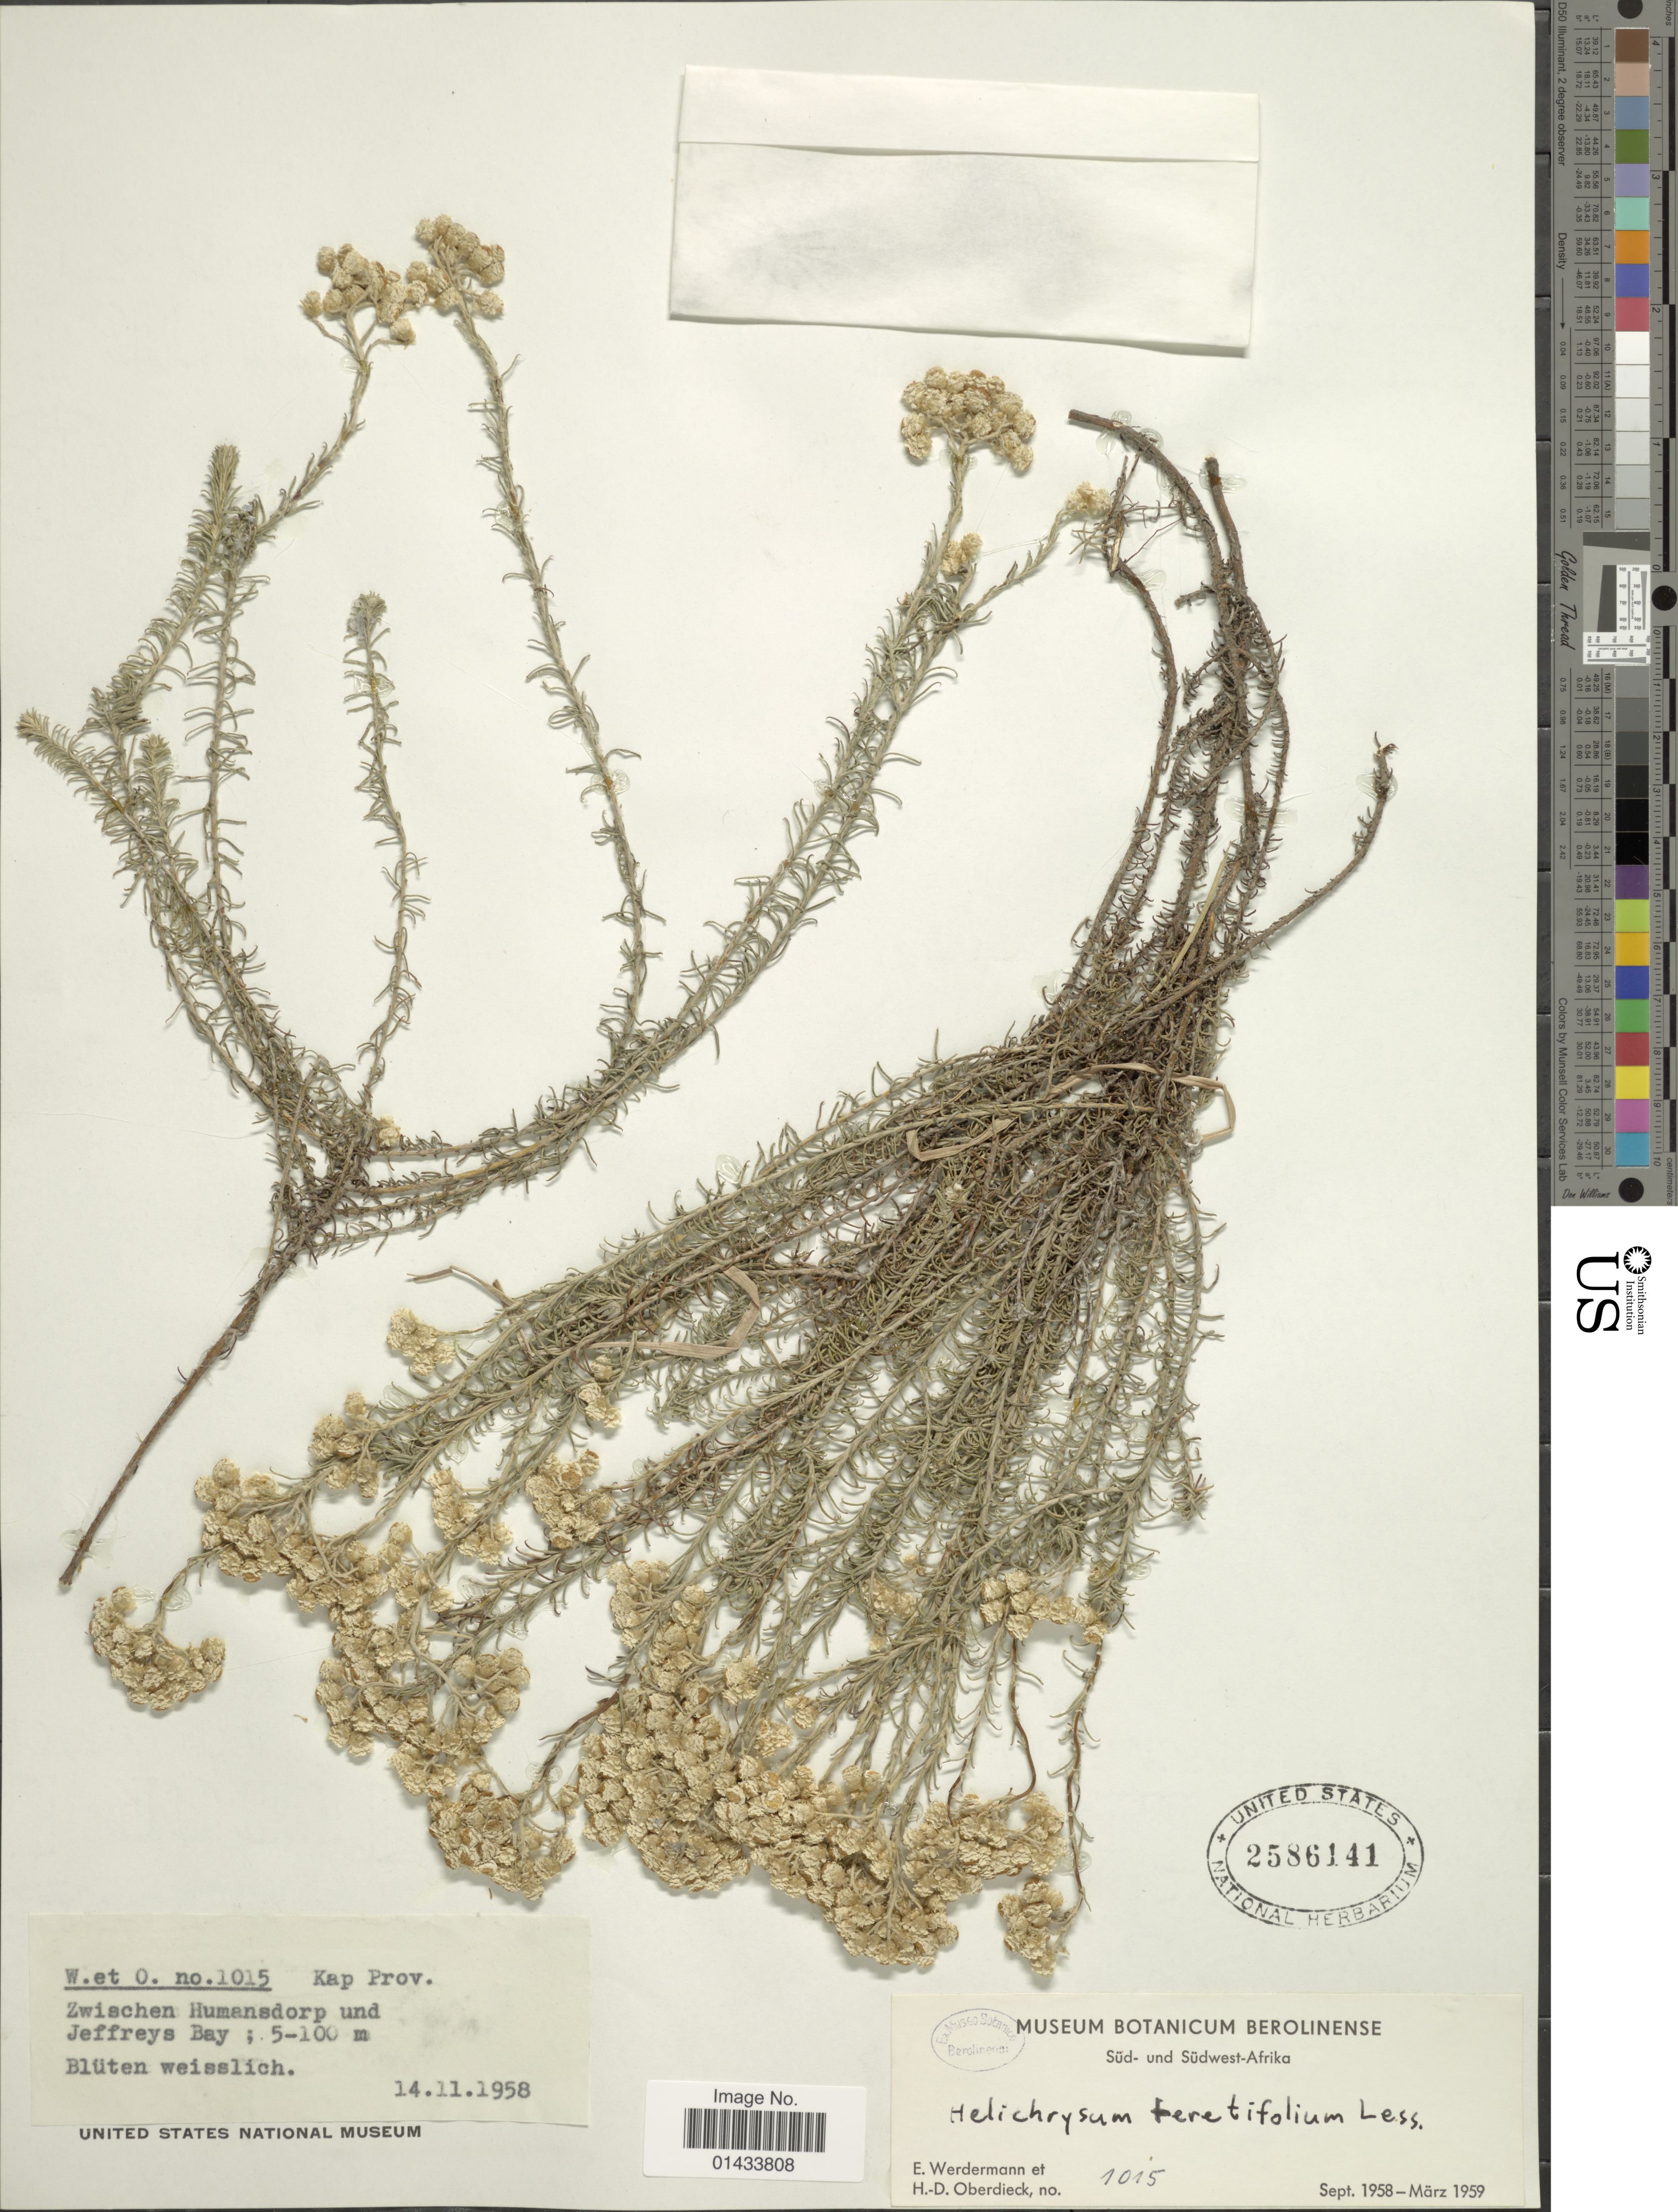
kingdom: Plantae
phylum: Tracheophyta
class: Magnoliopsida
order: Asterales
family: Asteraceae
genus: Helichrysum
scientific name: Helichrysum teretifolium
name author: Sweet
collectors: E. Werdermann & H. Oberdieck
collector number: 1015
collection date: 1958-11-14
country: South Africa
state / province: Eastern Cape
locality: Kap Prov., Zwischen Humansdorp und Jeffreys Bay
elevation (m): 5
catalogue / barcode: US 2586141